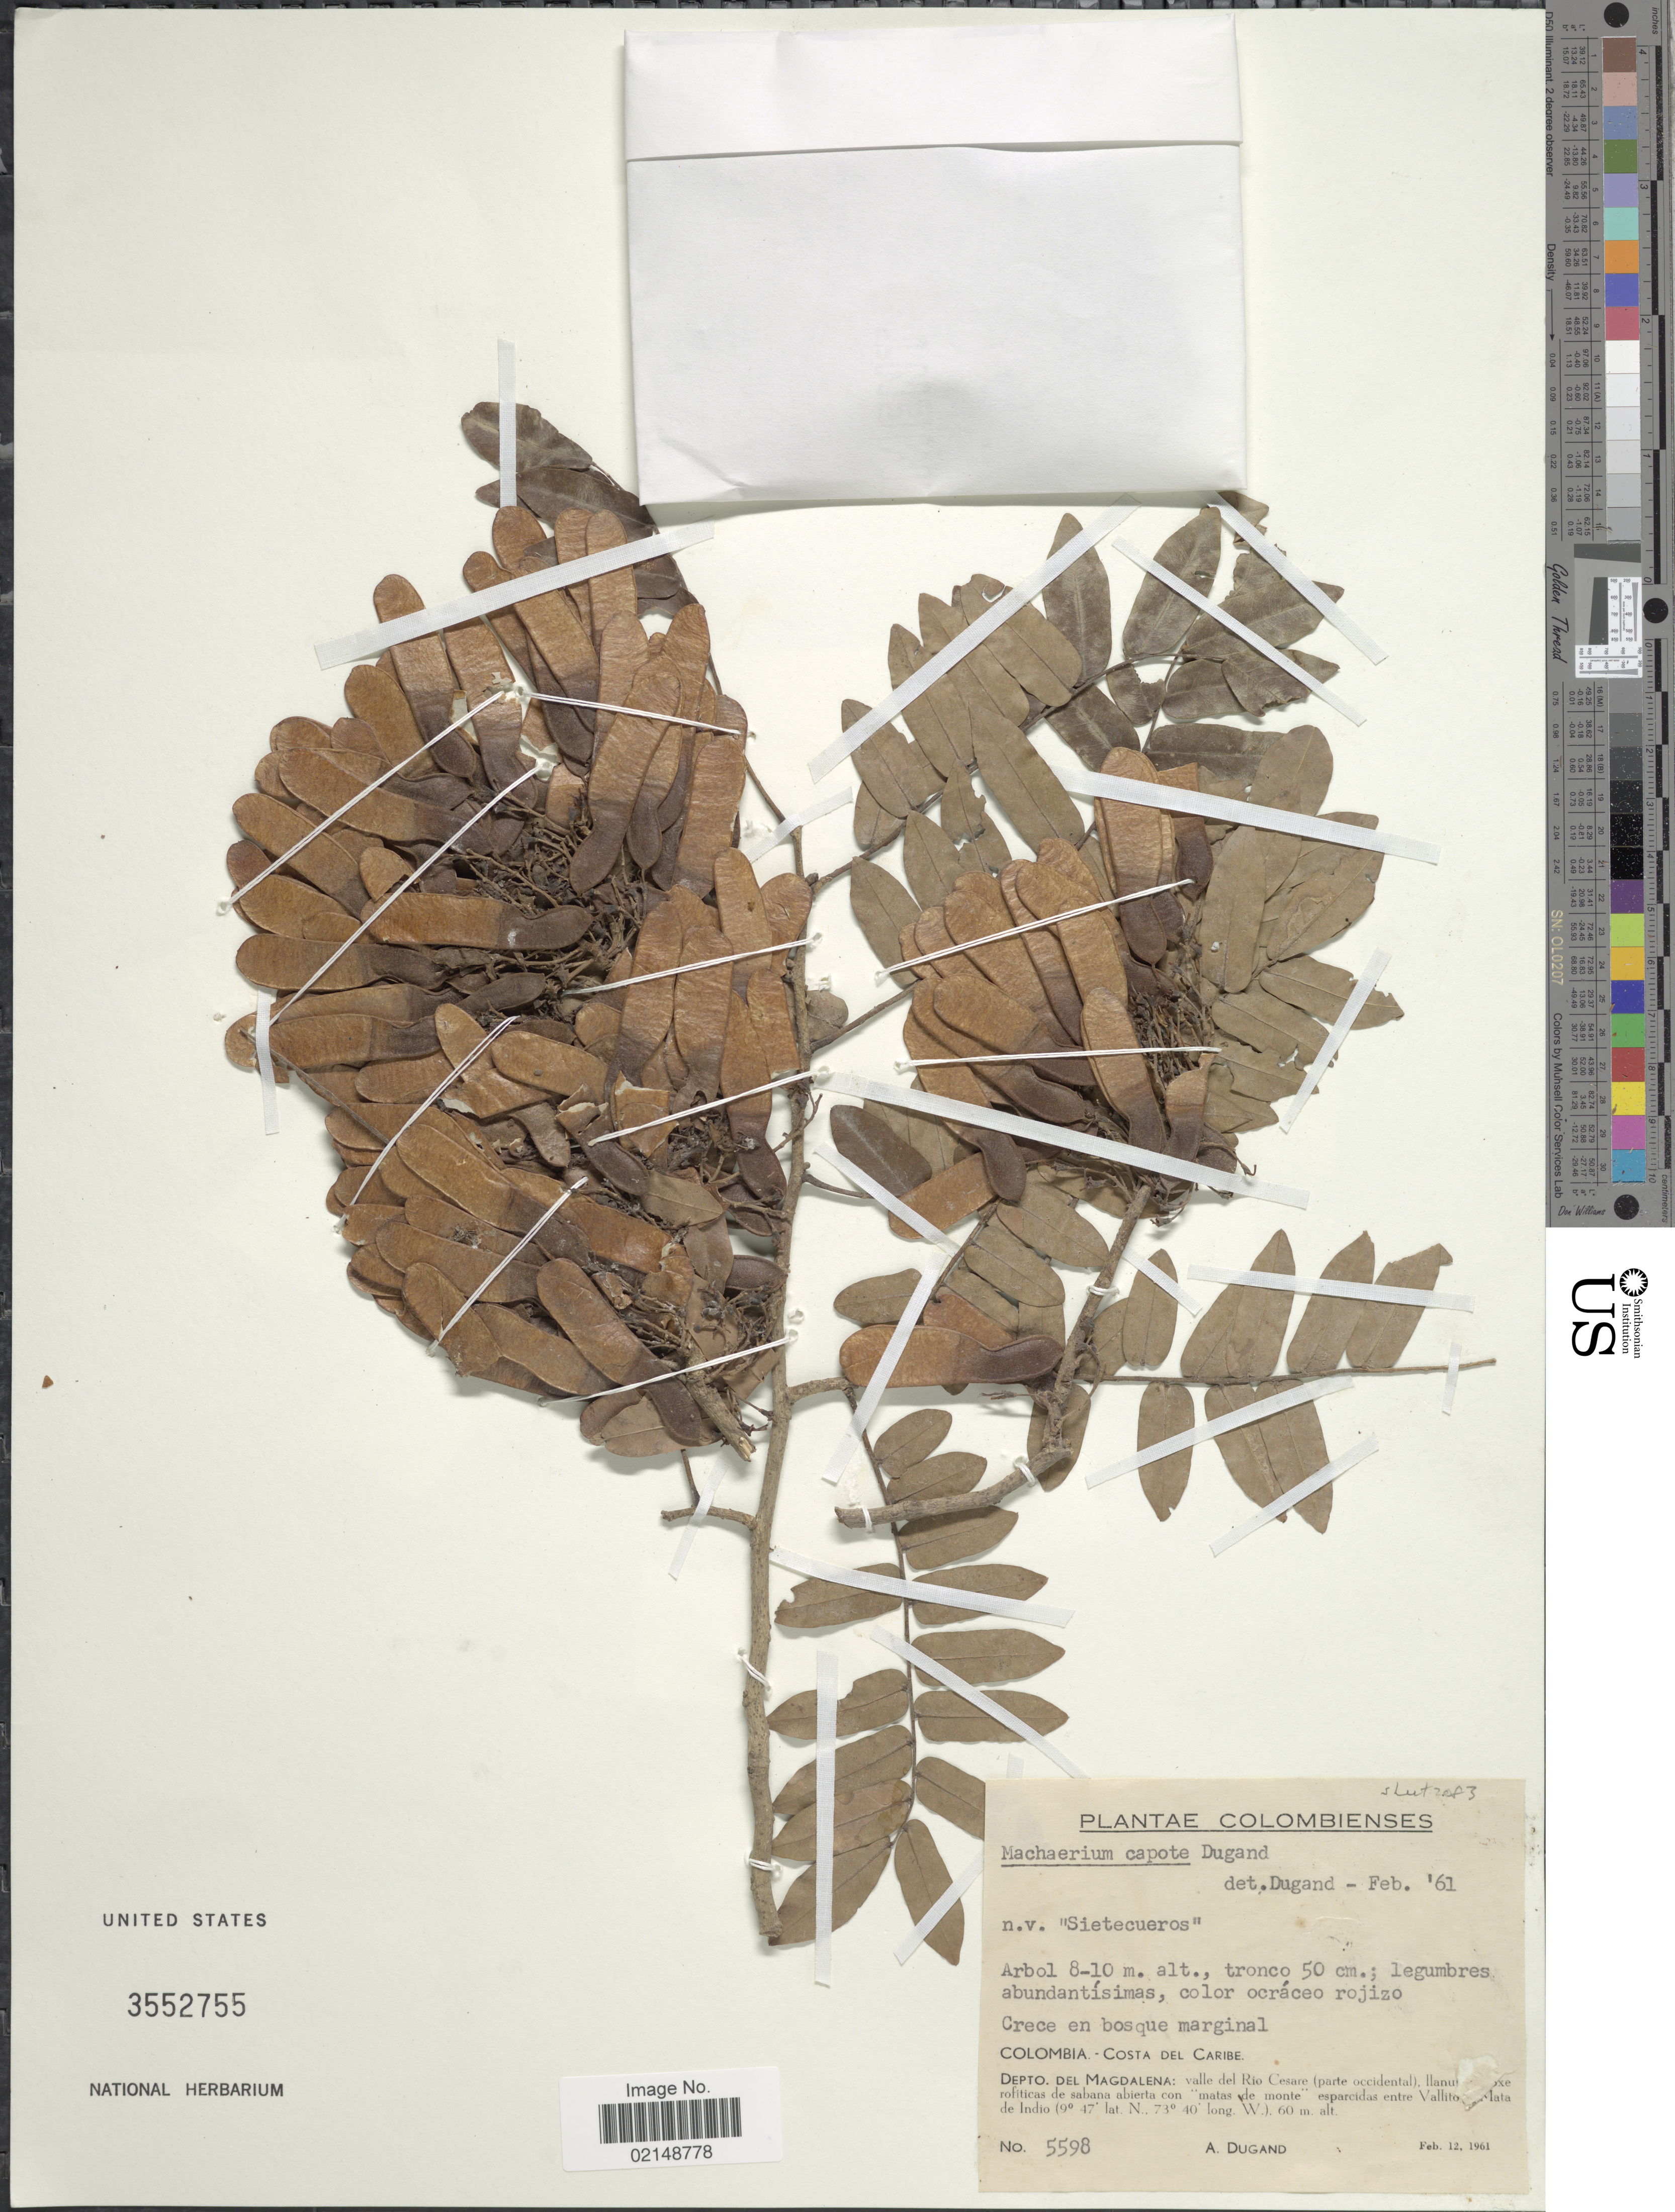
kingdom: Plantae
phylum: Tracheophyta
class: Magnoliopsida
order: Fabales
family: Fabaceae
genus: Machaerium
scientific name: Machaerium capote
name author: Triana ex Dugand G.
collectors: A. Dugand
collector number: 5598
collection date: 1961-02-12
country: Colombia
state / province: Magdalena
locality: Costa del Caribe, valle del Rio Cesare (parte occidental), entre Vallito [illegible text]ata de Indio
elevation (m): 60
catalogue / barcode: US 3552755